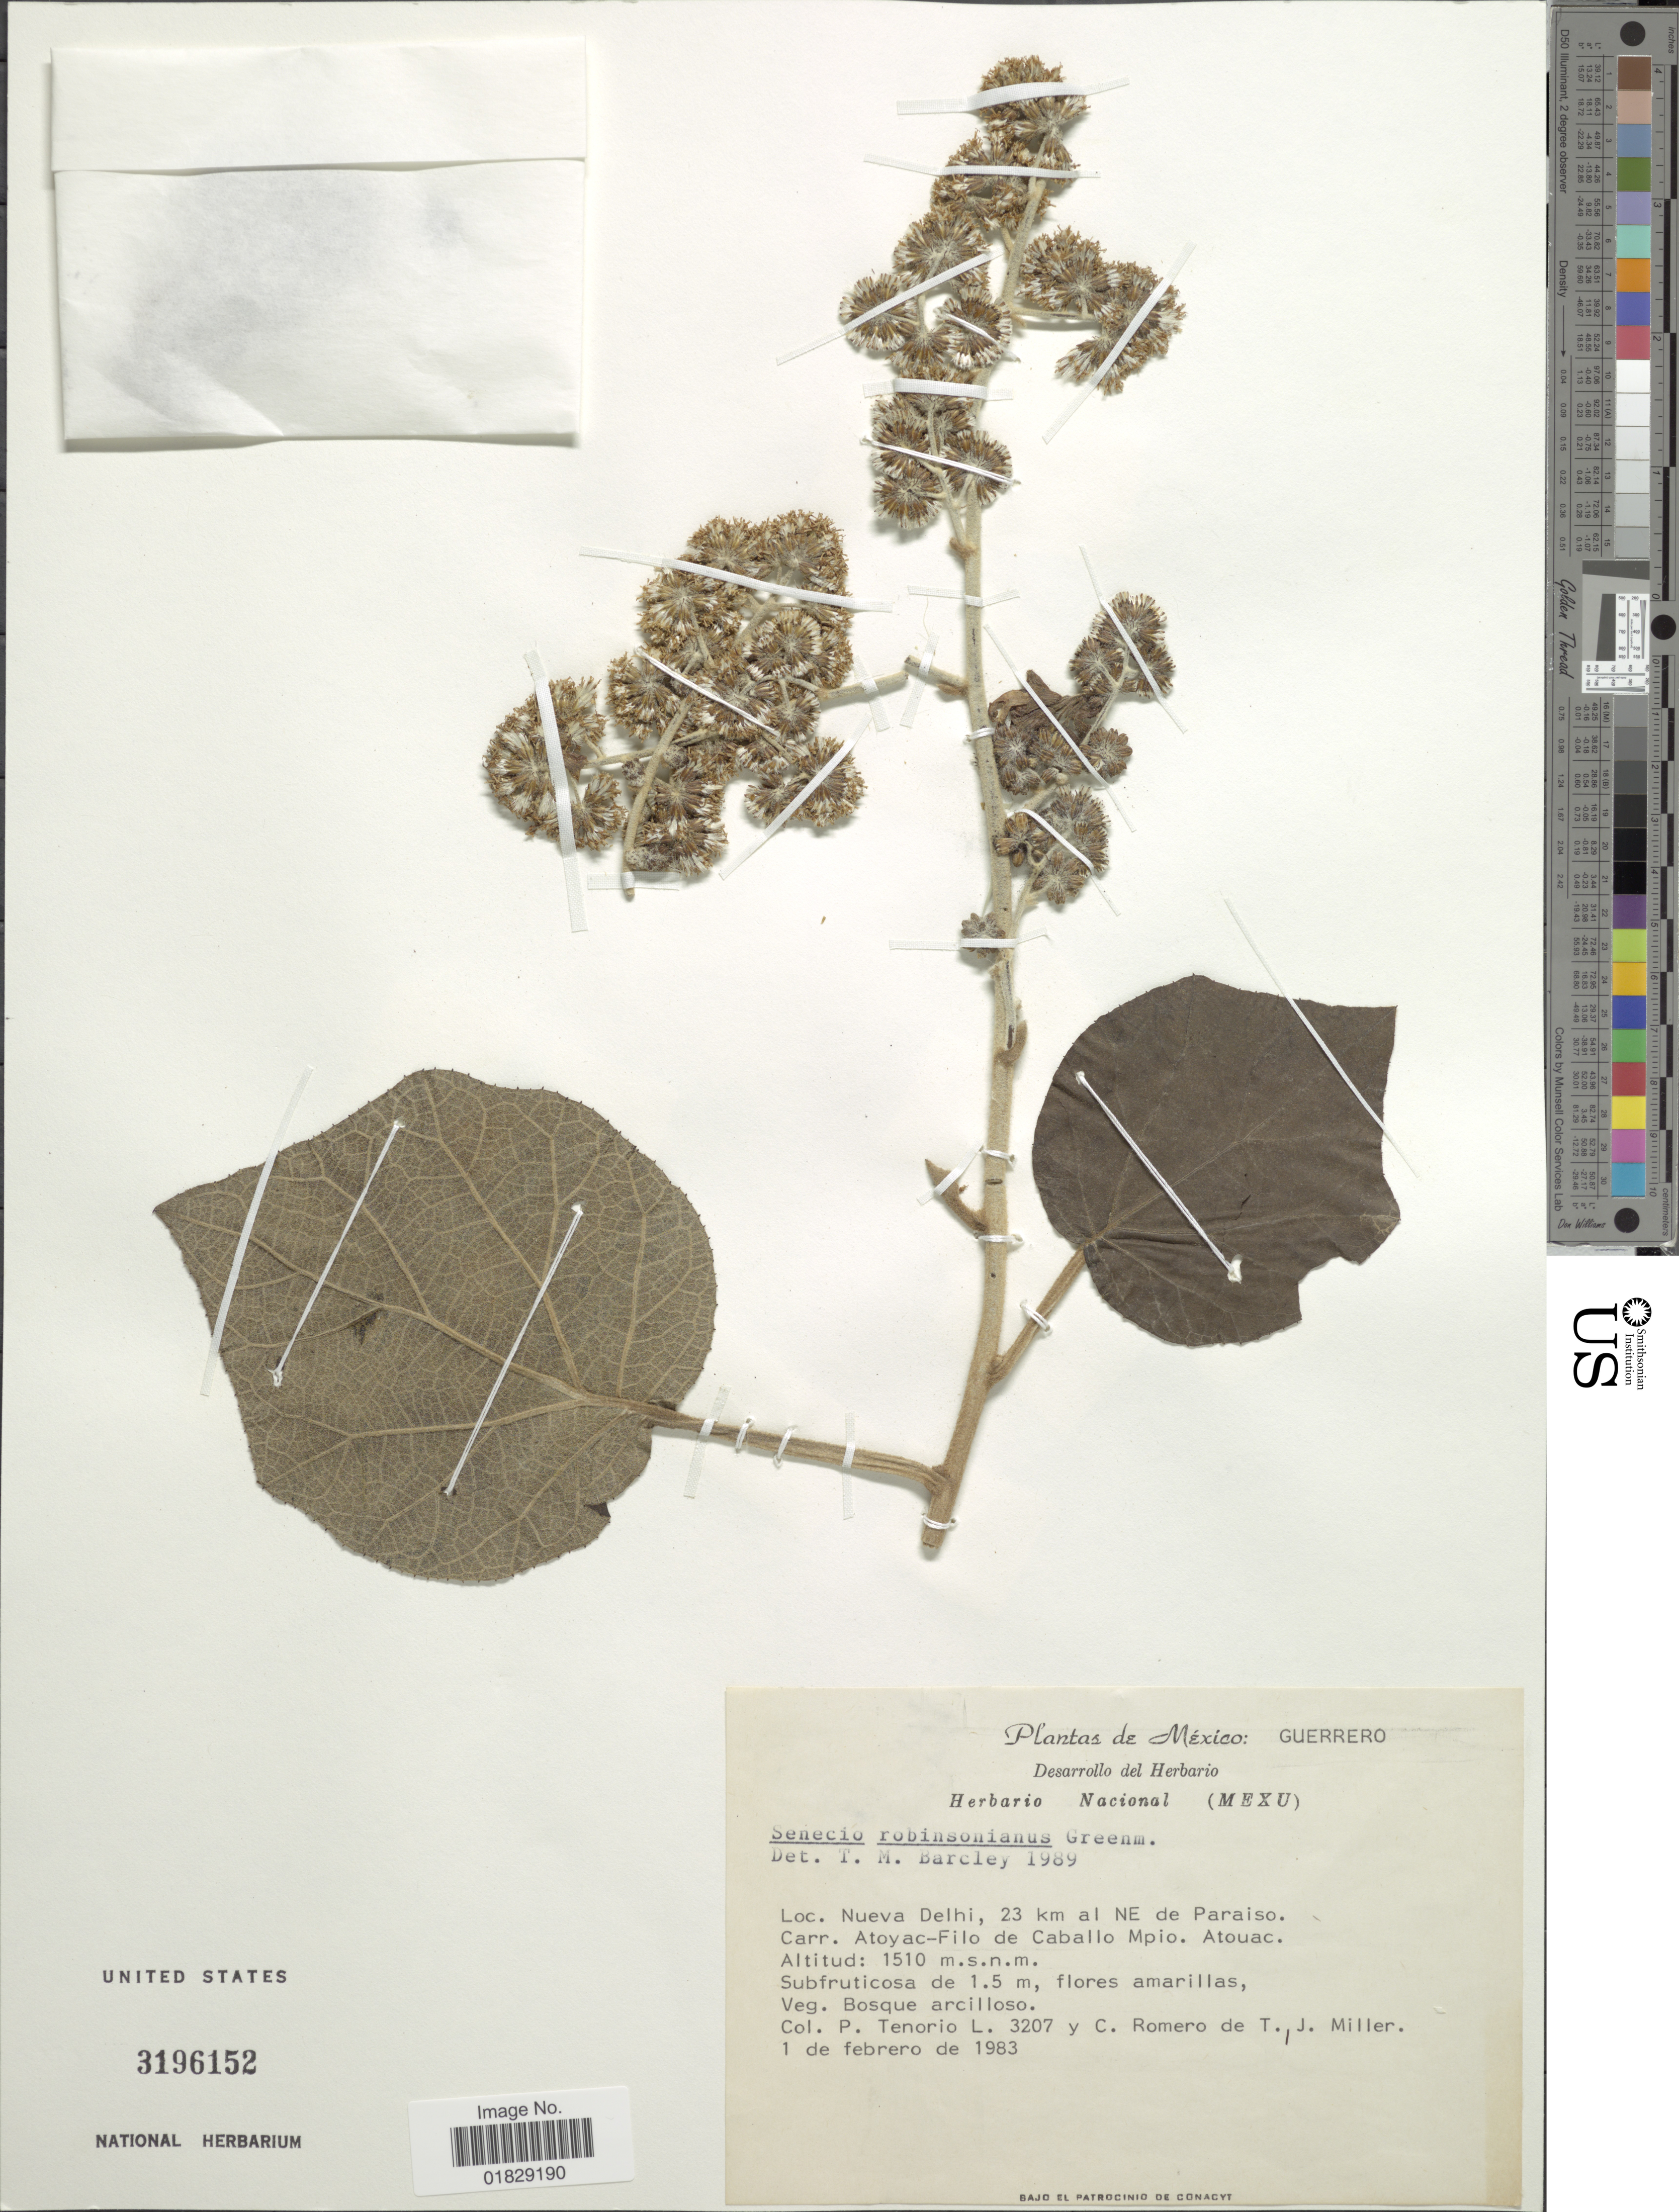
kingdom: Plantae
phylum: Tracheophyta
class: Magnoliopsida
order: Asterales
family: Asteraceae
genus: Roldana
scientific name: Roldana robinsoniana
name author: (Greenm.) H. Rob. & Brettell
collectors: P. Tenorio L., C. Romero de T. & J. Miller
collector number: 3207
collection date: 1983-02-01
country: Mexico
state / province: Guerrero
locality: Nueva Delhi, 23 km al NE de Paraiso. Carr. Atoyac-Filo de Caballo Mpio. Atouac.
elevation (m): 1510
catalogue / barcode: US 3196152